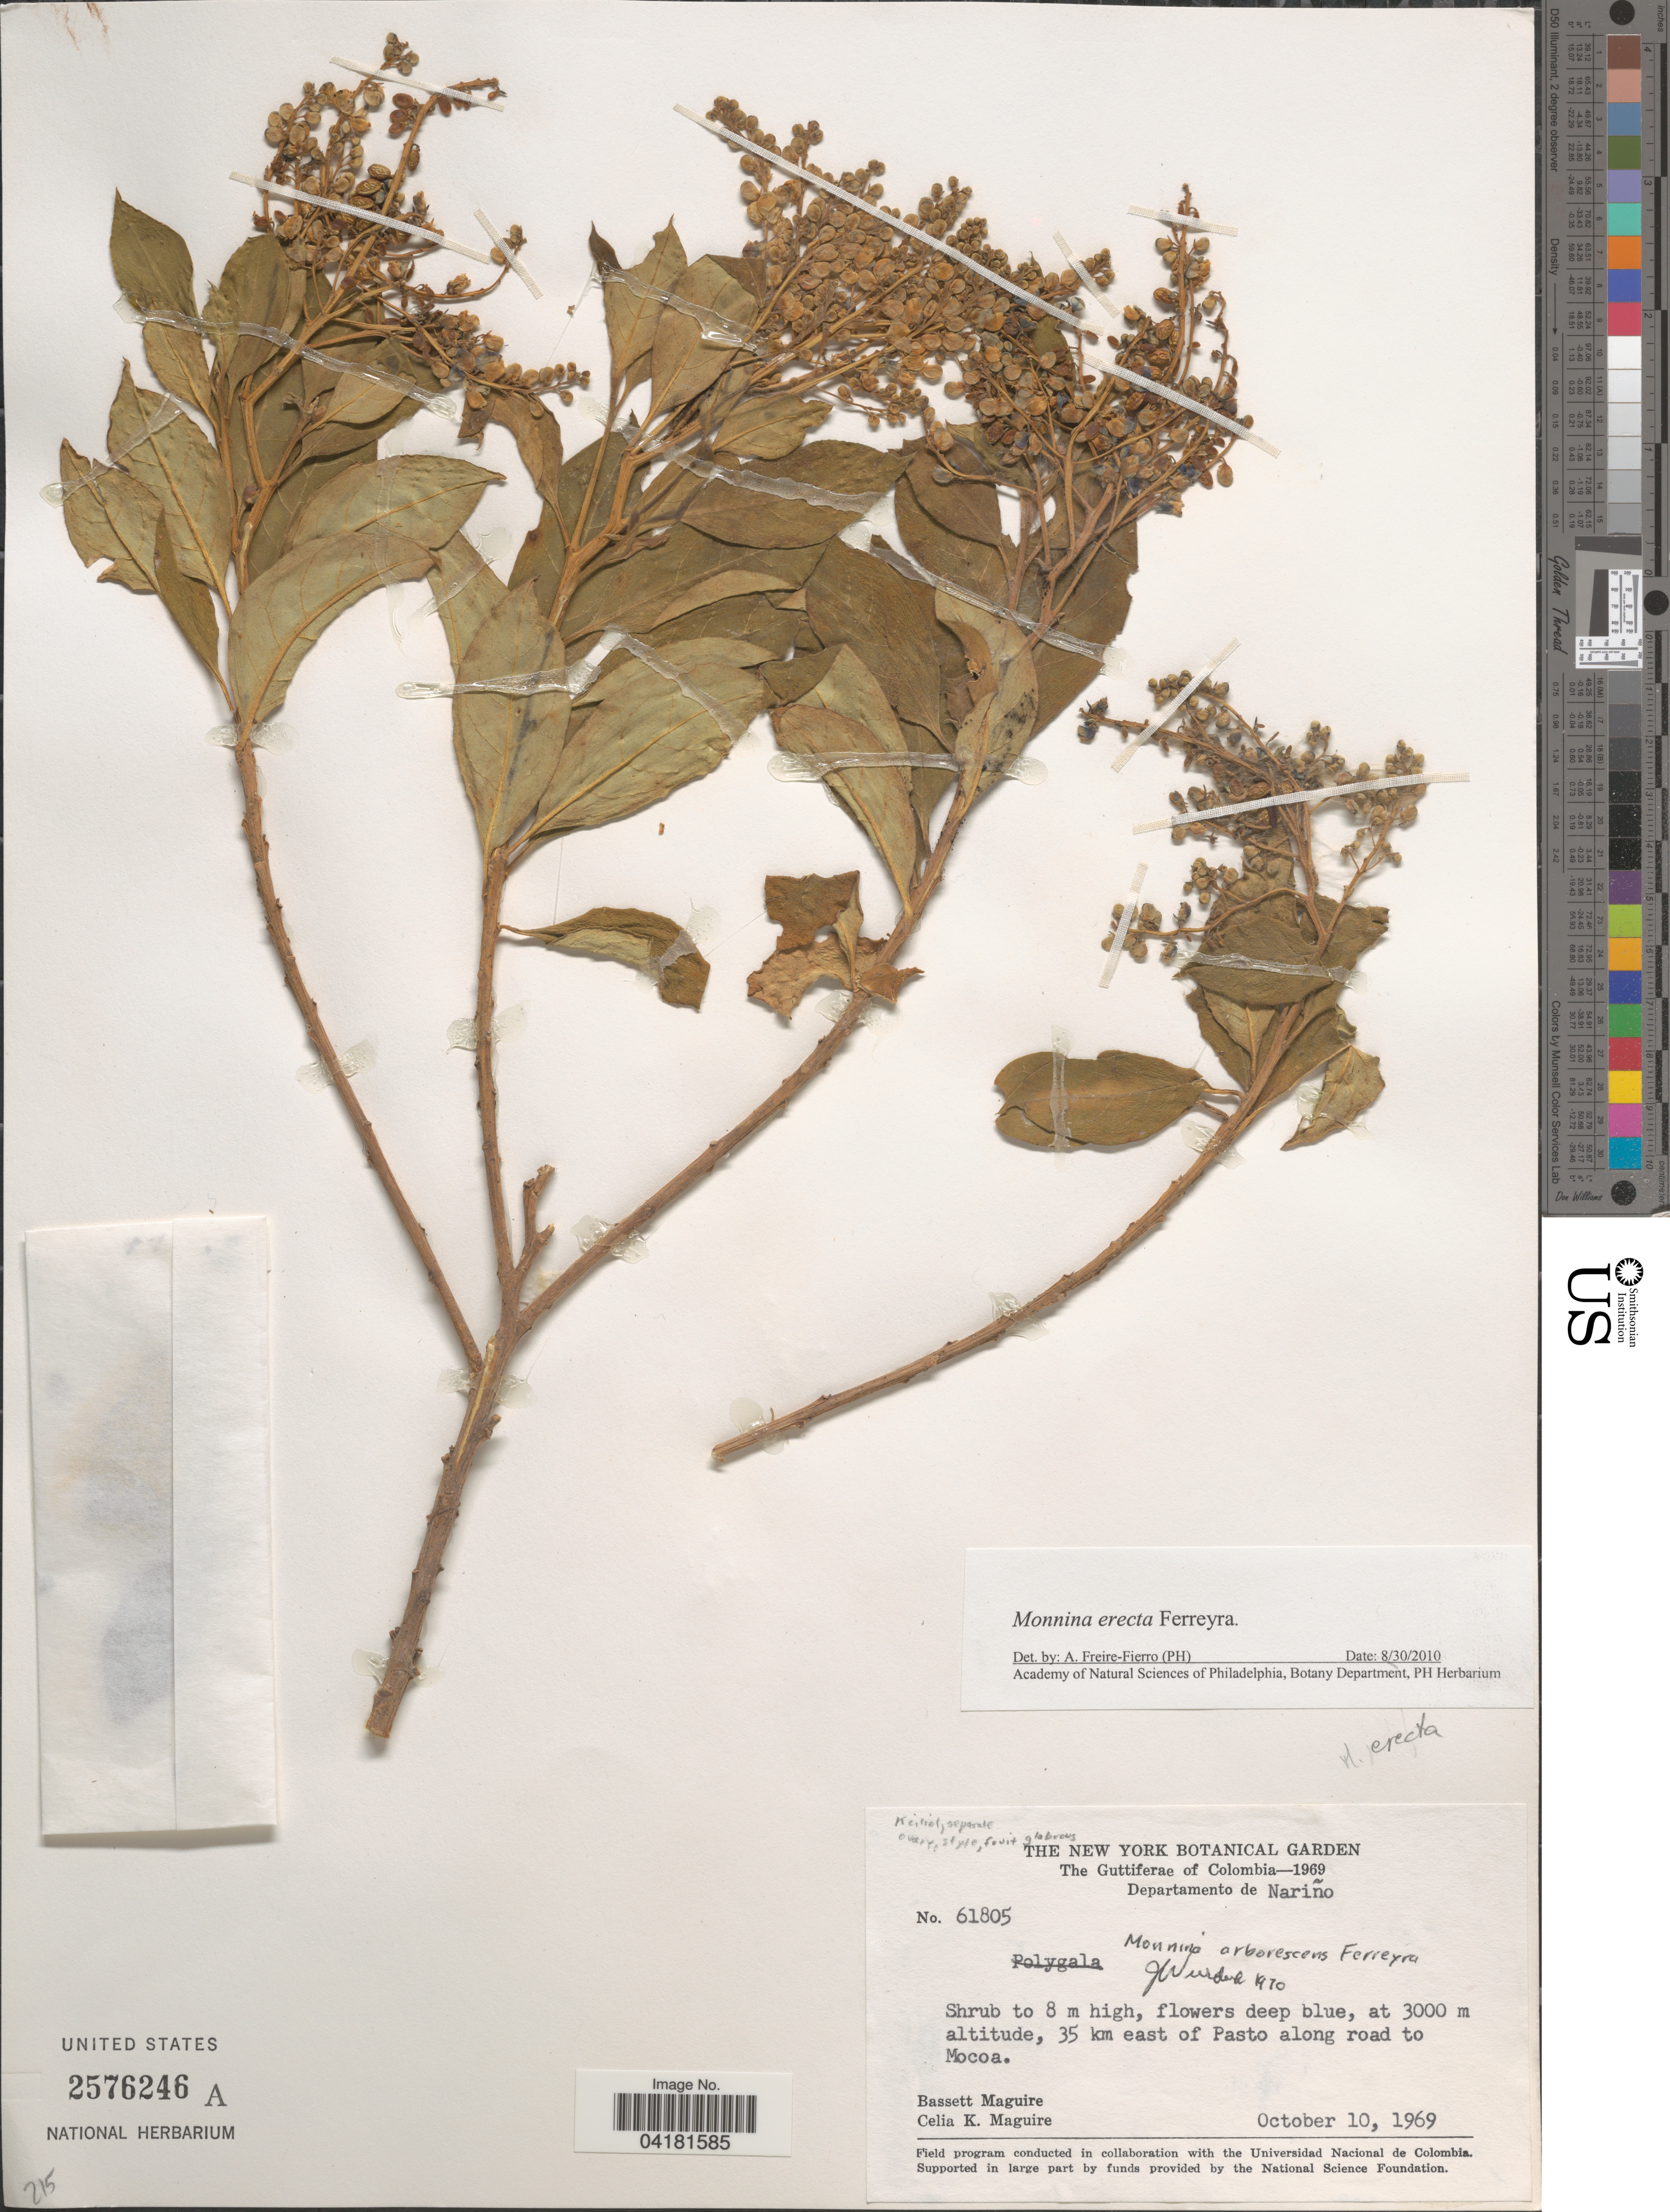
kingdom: Plantae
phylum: Tracheophyta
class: Magnoliopsida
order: Fabales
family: Polygalaceae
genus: Monnina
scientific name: Monnina erecta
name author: Ferreyra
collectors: B. Maguire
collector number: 61805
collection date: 1969-10-10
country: Colombia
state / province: Nariño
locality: The Guttiferae of Colombia-1969. Departamento de Nariño. 35 km east of Pasto along road to Mocoa.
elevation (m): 3000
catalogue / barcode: US 2576246A